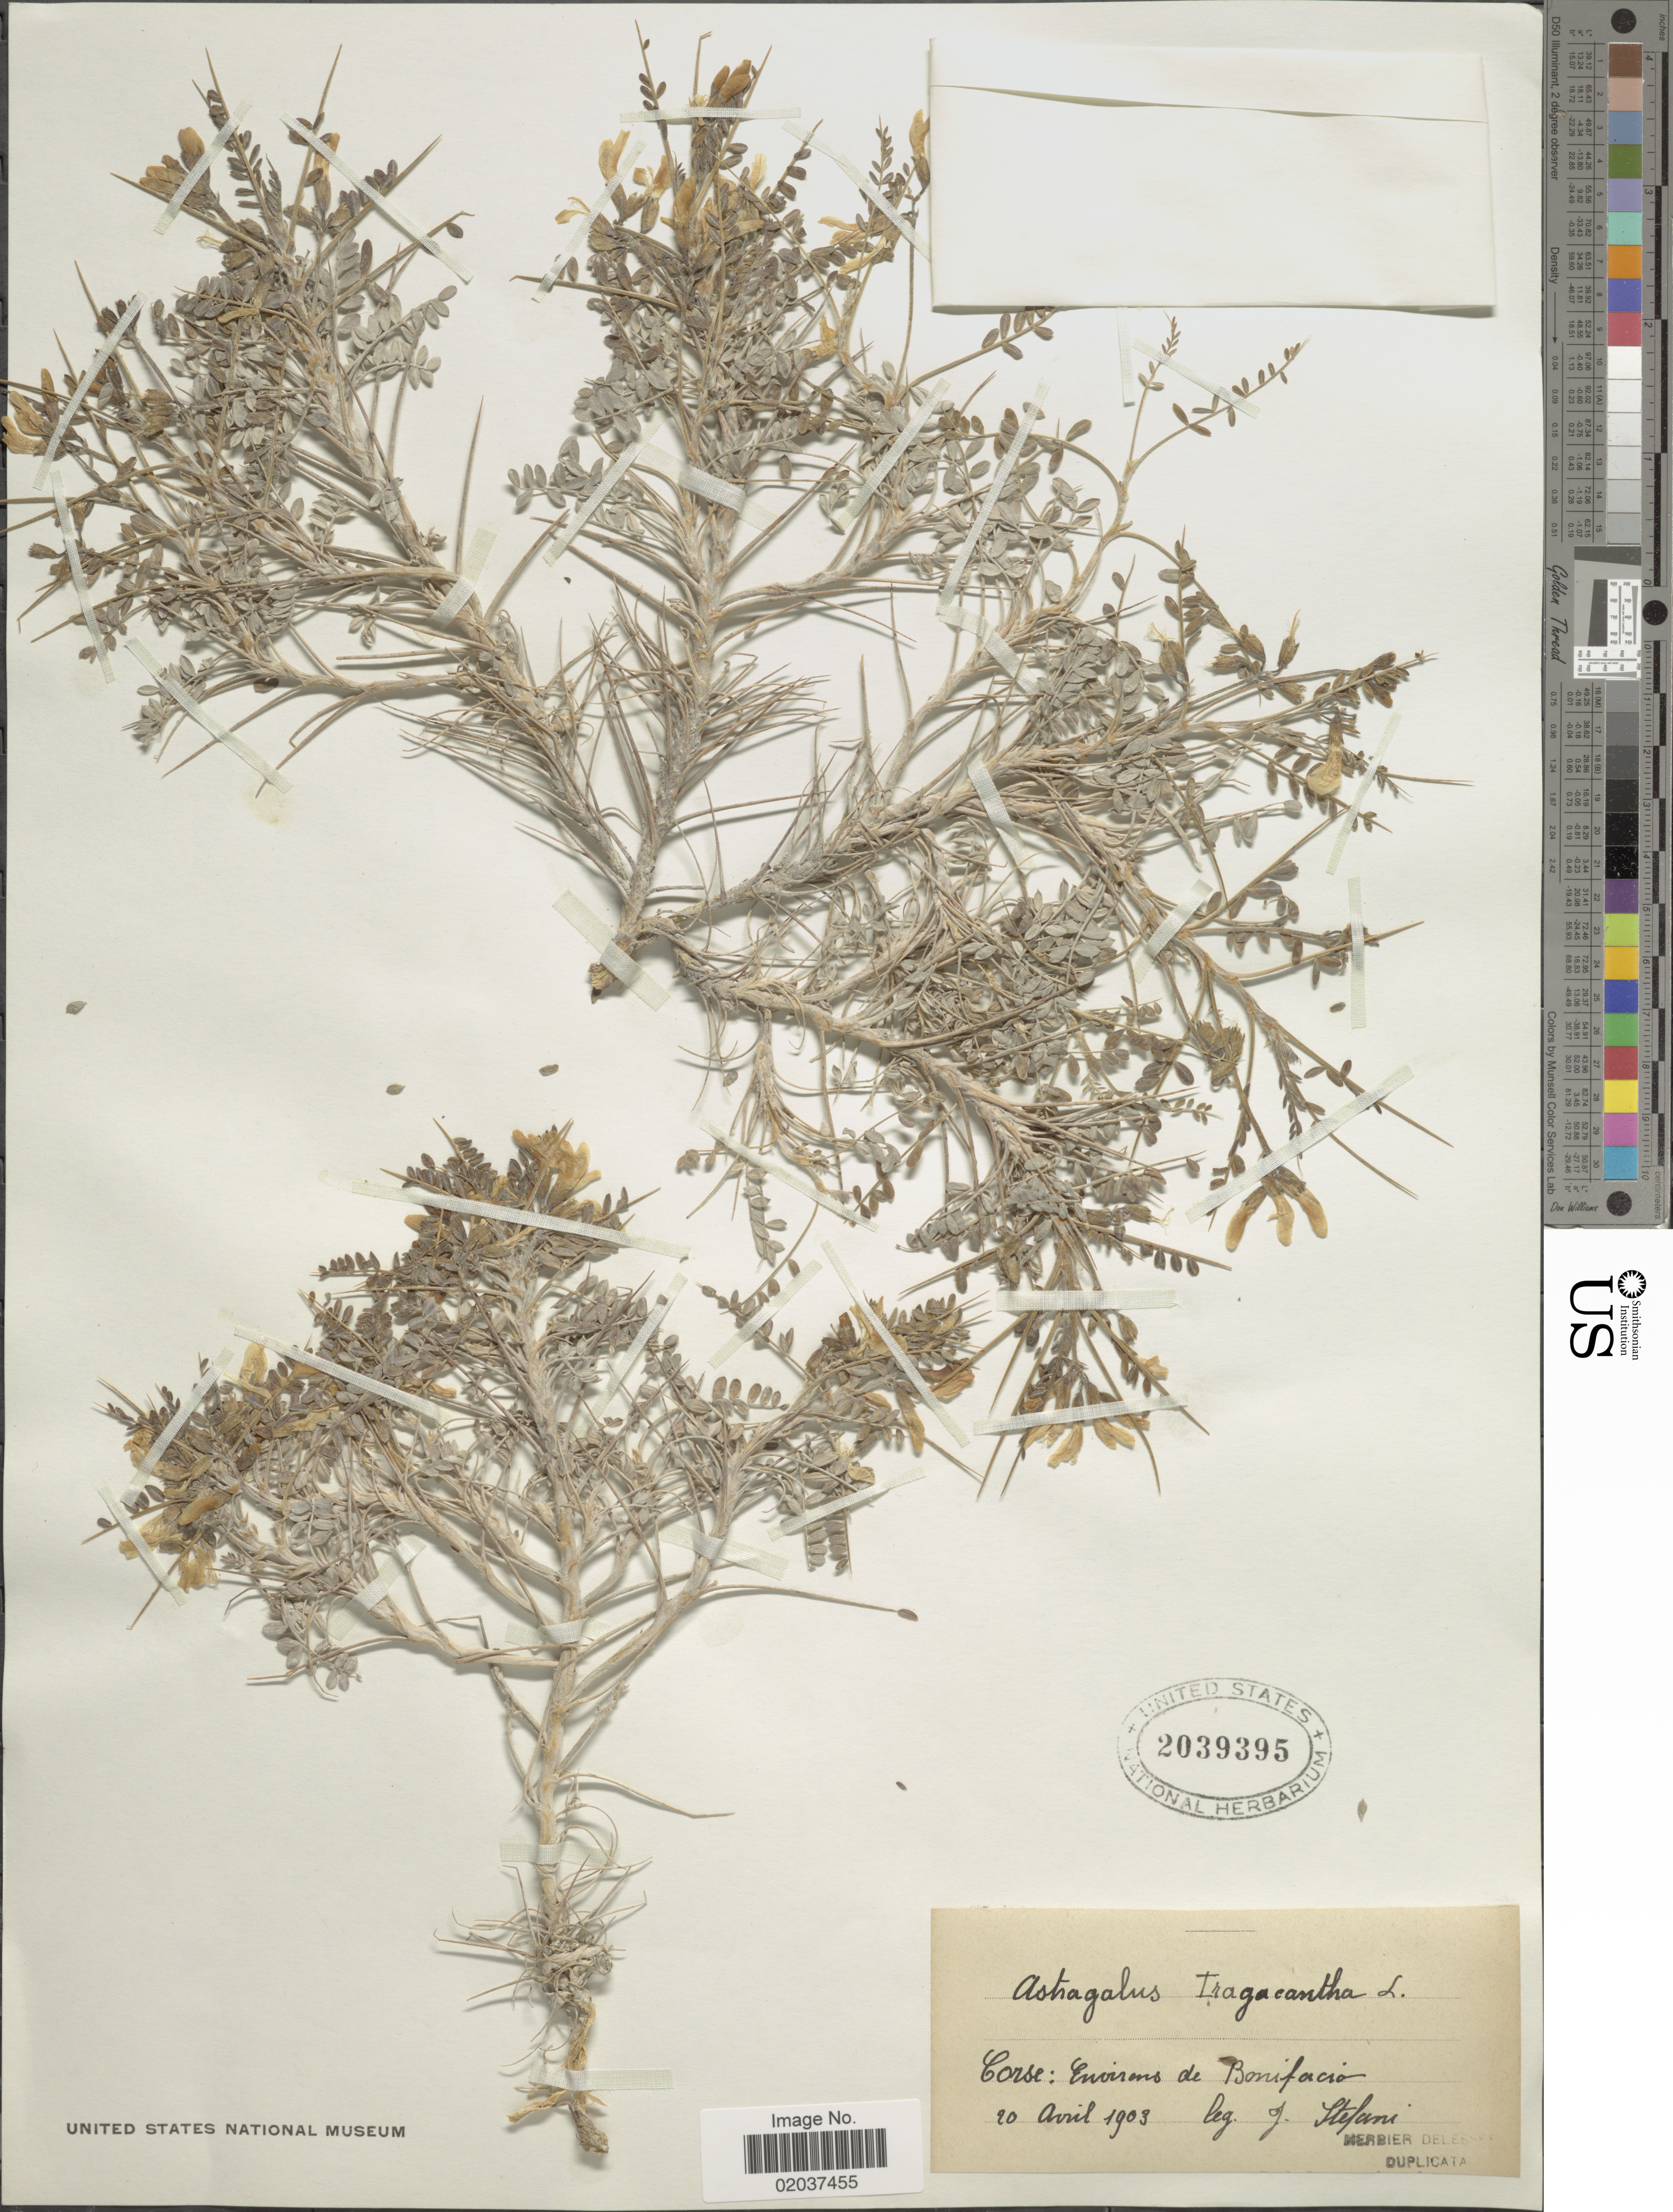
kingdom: Plantae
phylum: Tracheophyta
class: Magnoliopsida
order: Fabales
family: Fabaceae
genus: Astragalus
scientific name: Astragalus tragacantha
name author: L.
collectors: J. Stefani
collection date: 1903-04-20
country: France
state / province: Corsica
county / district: Corse-du-Sud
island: Corse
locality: Corse: Environs de Bonifacio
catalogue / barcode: US 2039395